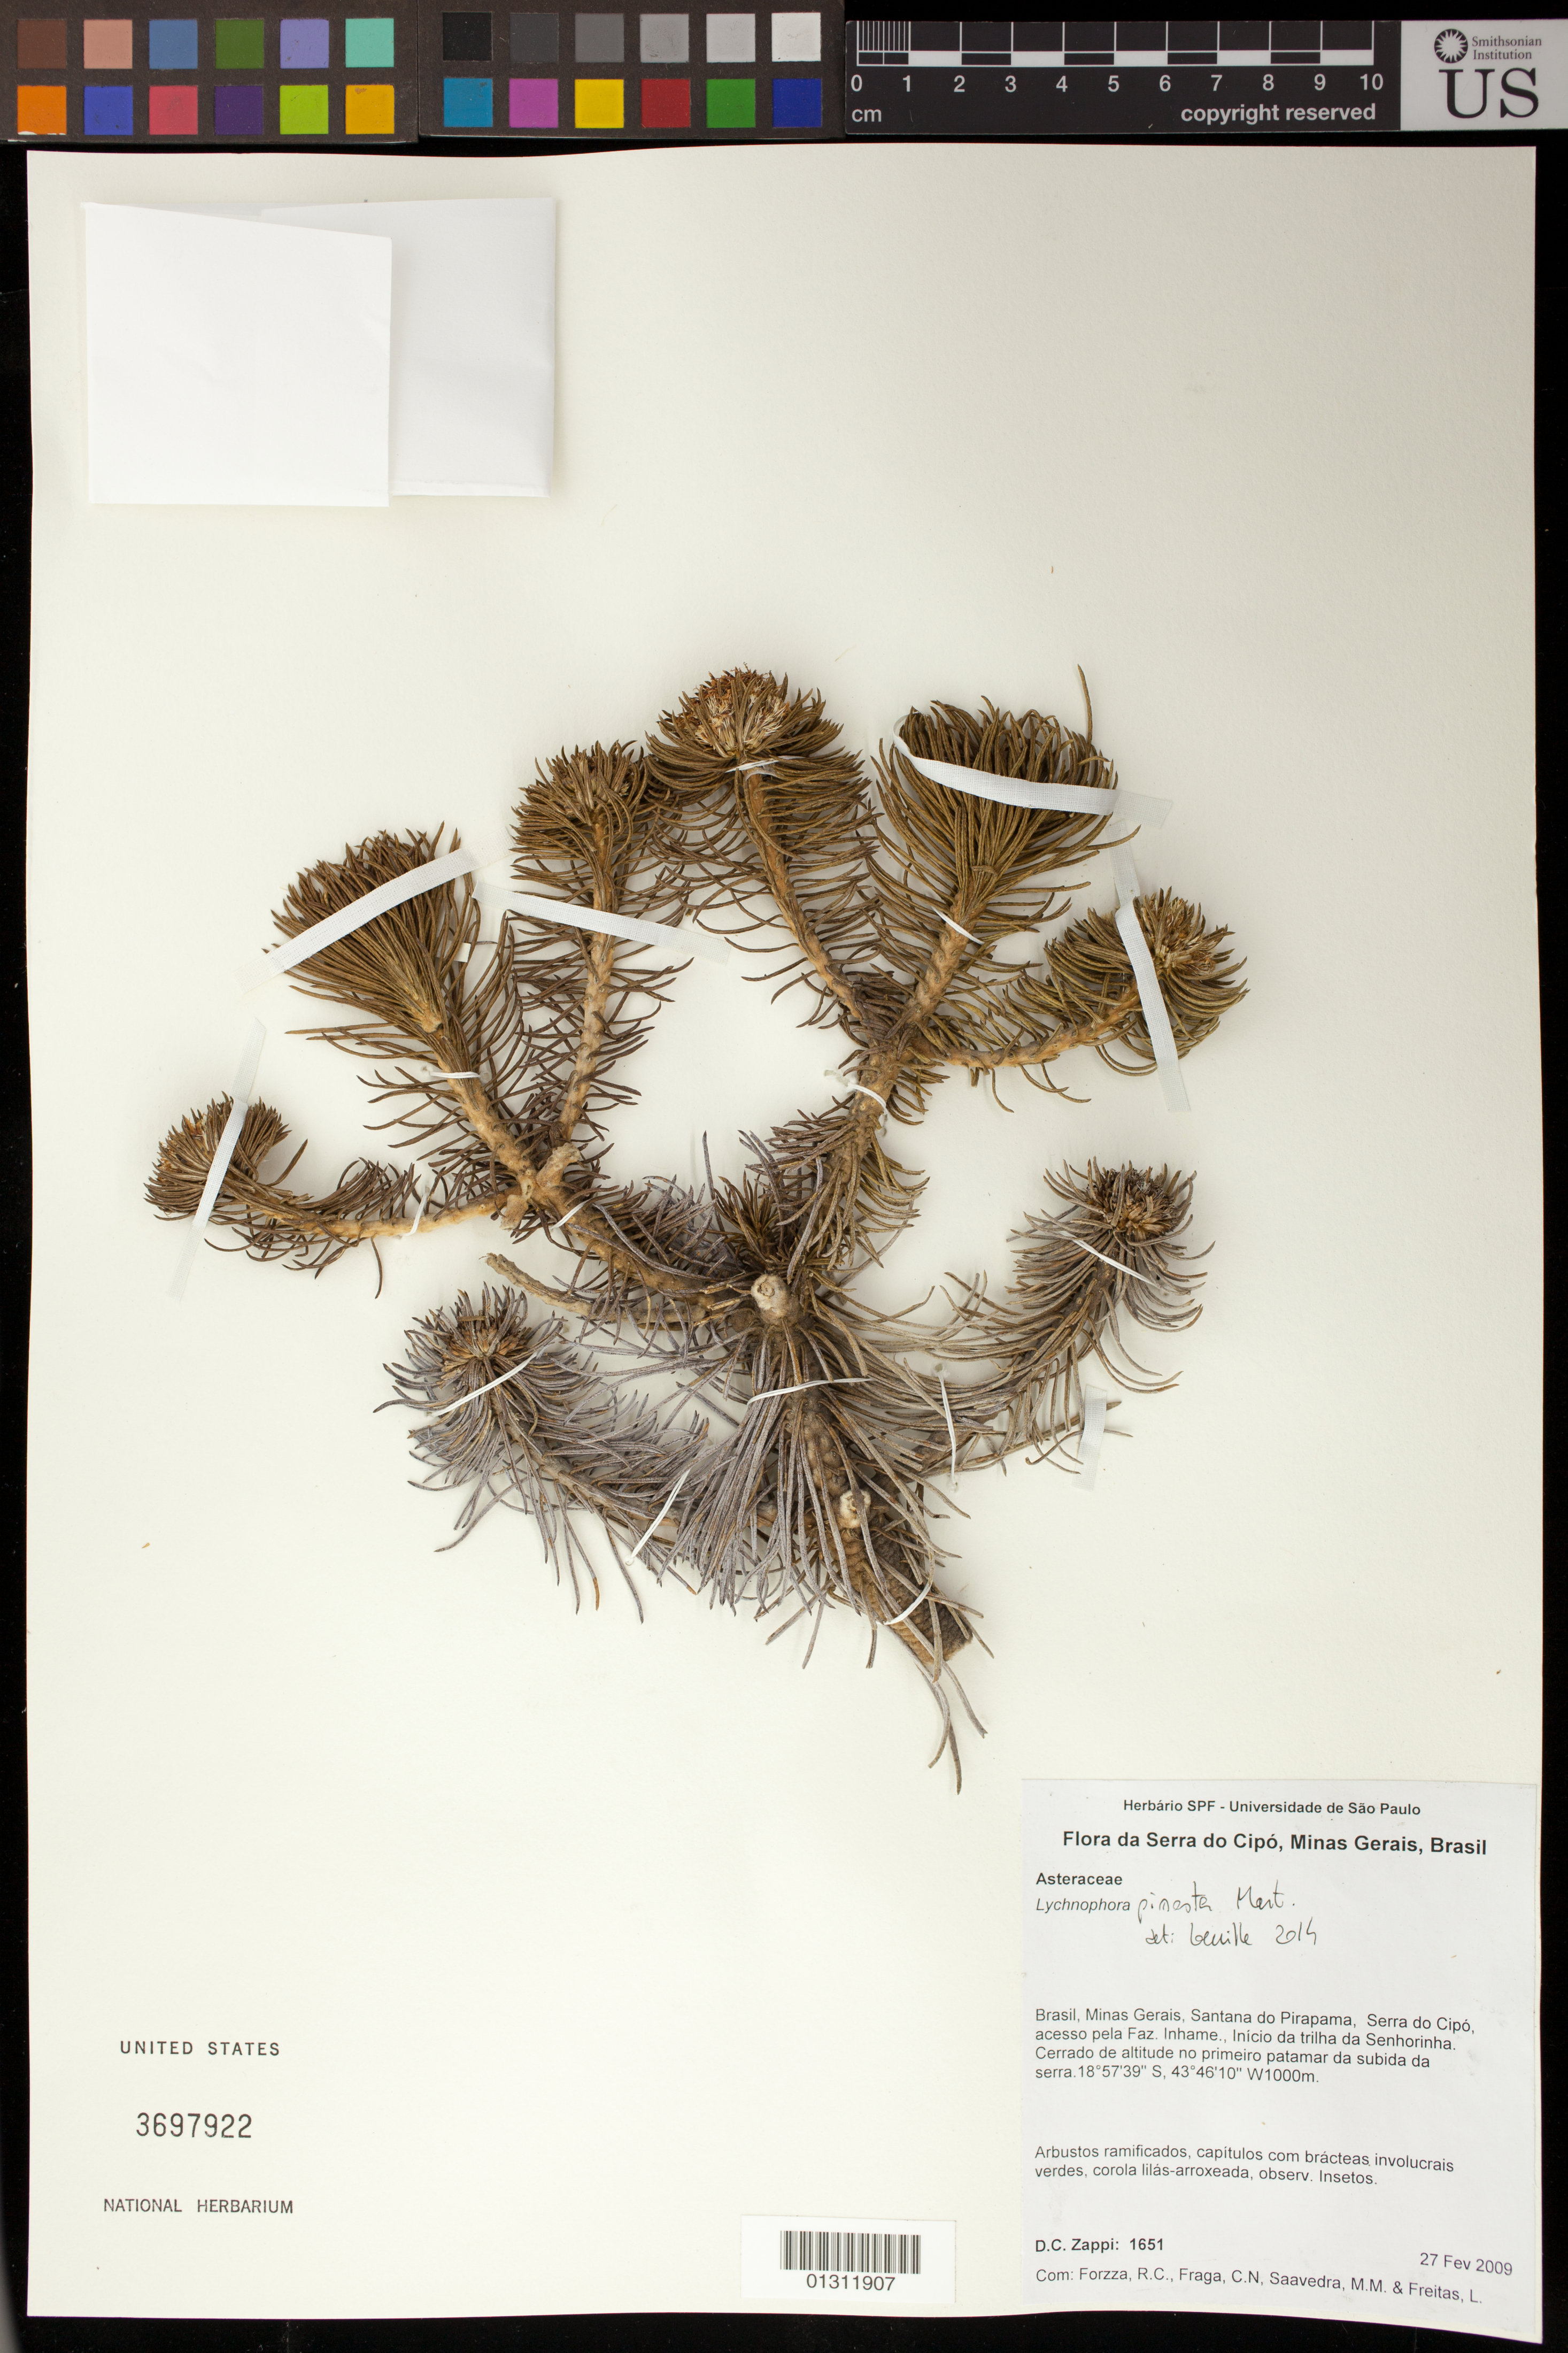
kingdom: Plantae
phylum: Tracheophyta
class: Magnoliopsida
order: Asterales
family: Asteraceae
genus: Lychnophora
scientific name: Lychnophora pinaster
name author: Mart.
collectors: D. Zappi, R. C. Forzza, C. N. de Fraga, M. Saavedra & L. Freitas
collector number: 1651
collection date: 2009-02-27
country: Brazil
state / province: Minas Gerais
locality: Serra do Cipo, Minas Gerais, Brasil. Santana do Pirapama, acceso pela Fax. inhame., Inicio da trilha da Senhorinha.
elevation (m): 1000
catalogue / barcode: US 3697922